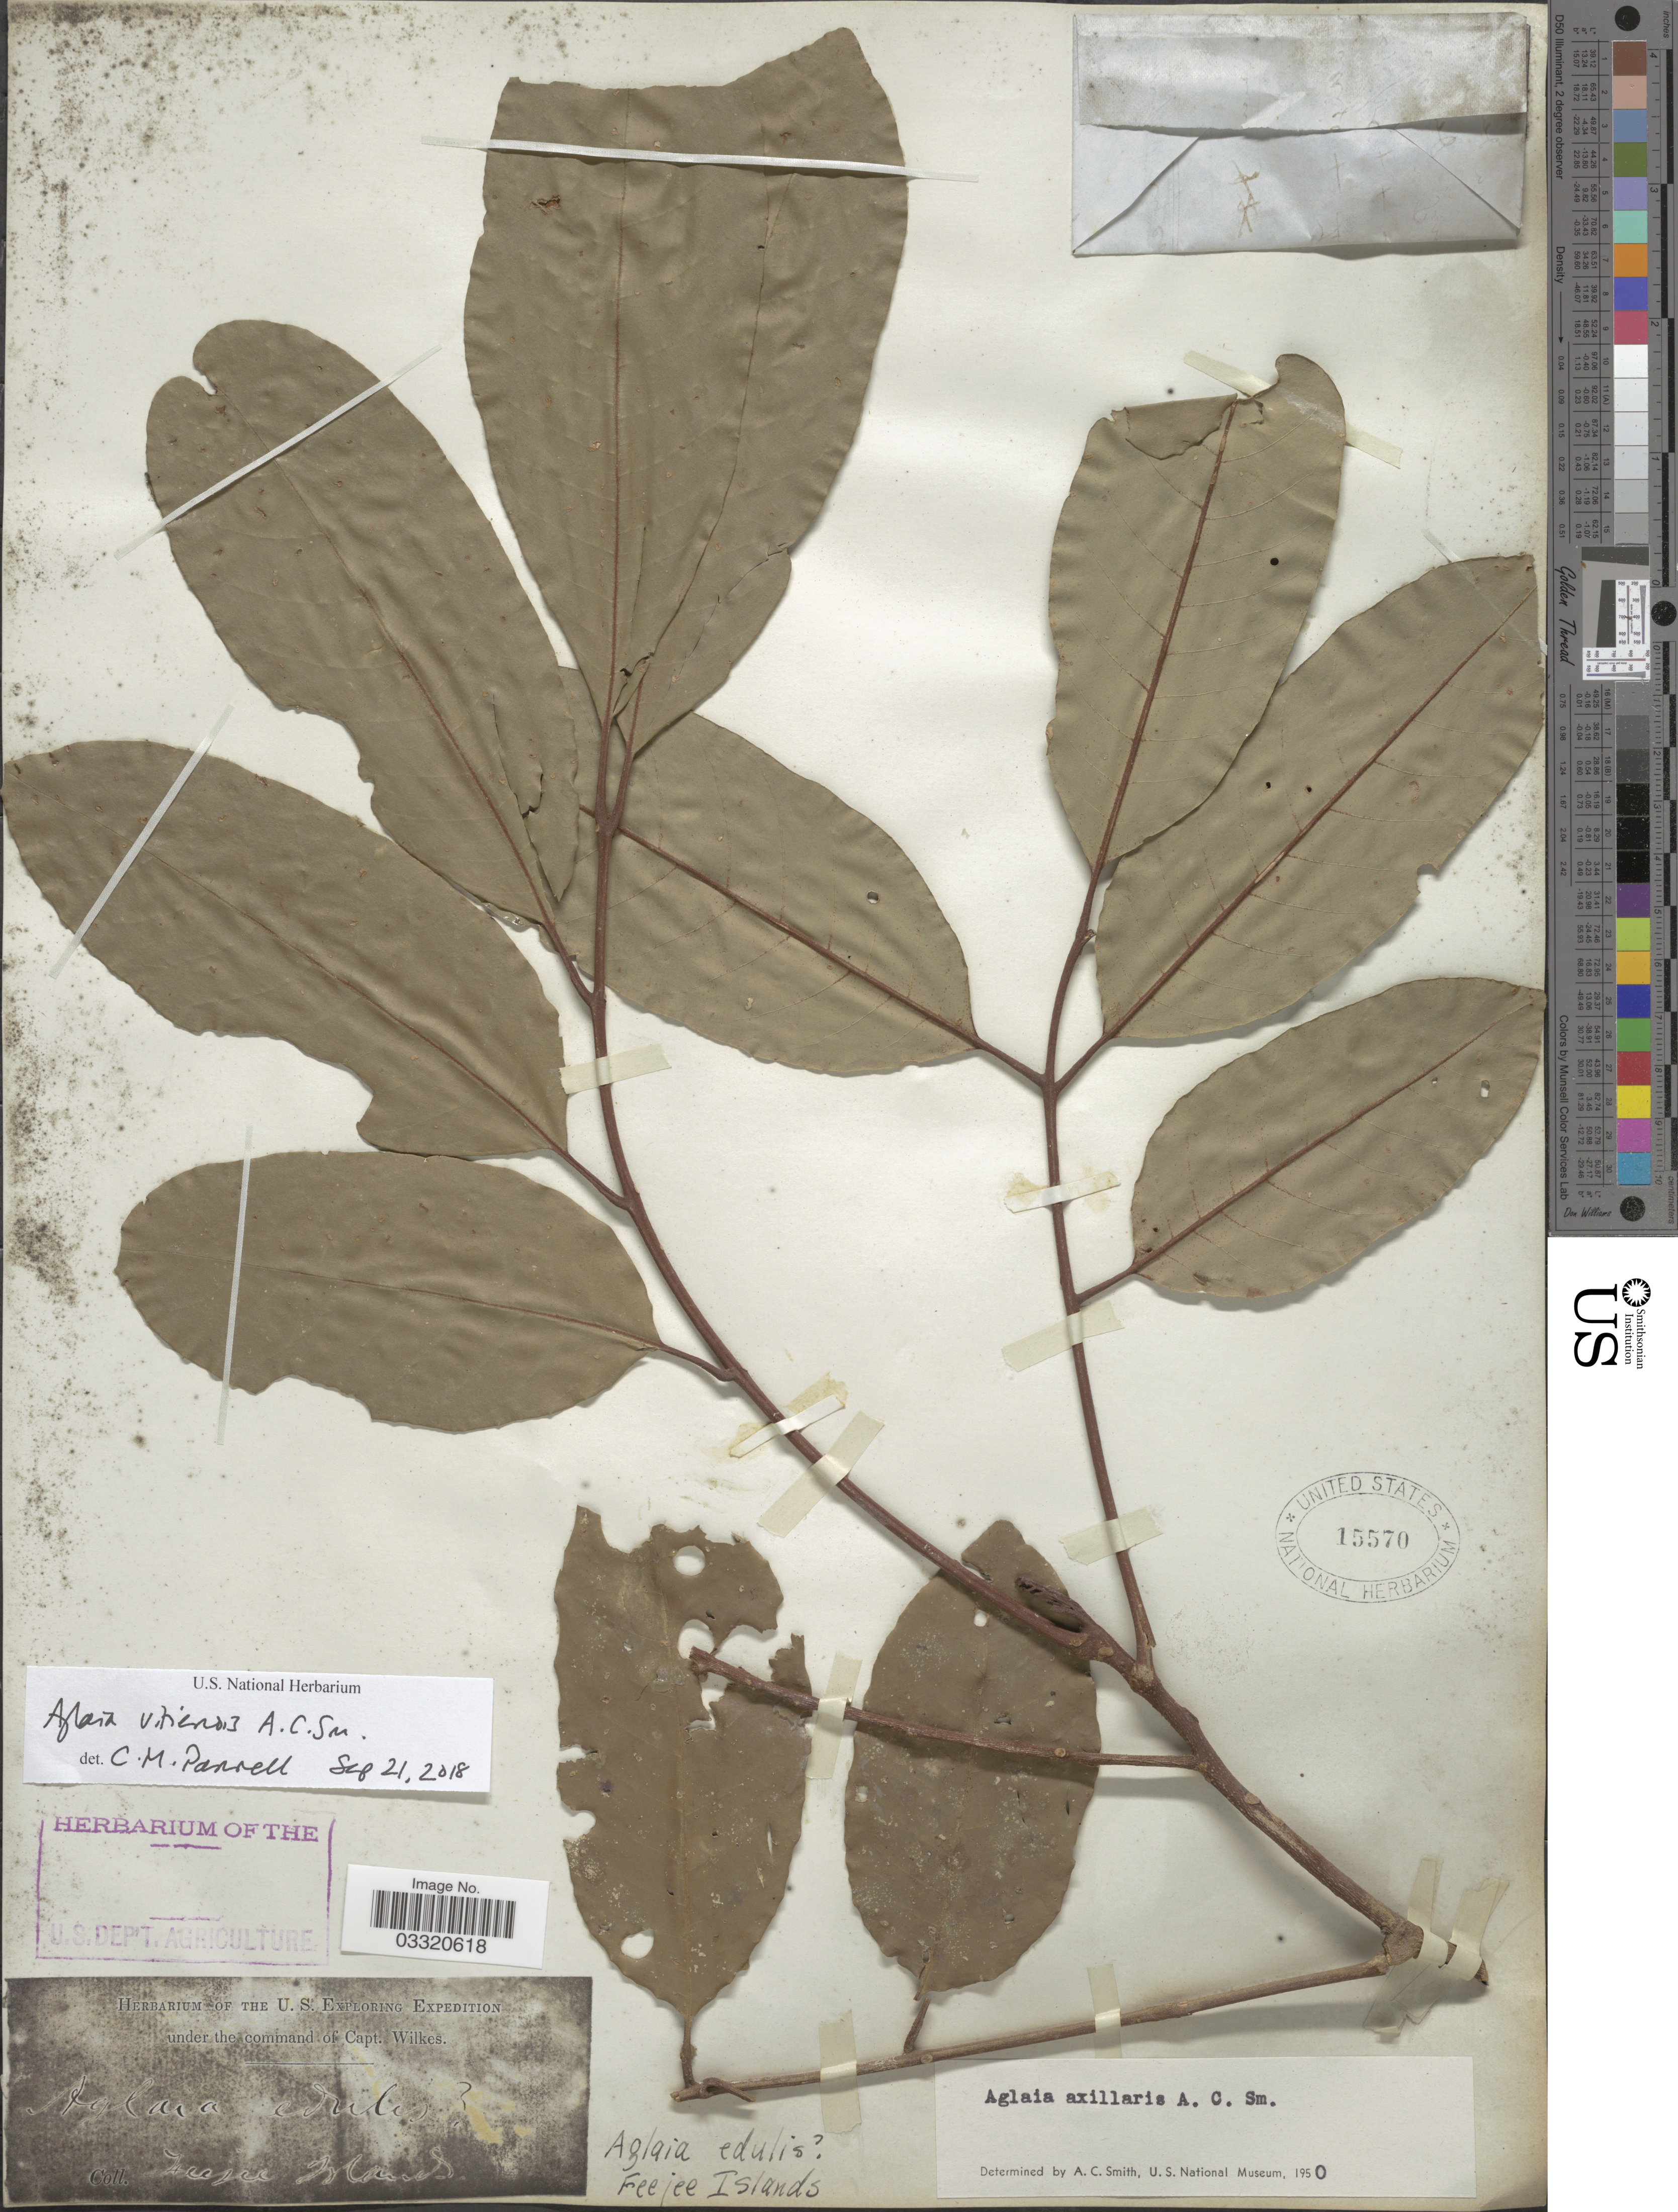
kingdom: Plantae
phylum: Tracheophyta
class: Magnoliopsida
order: Sapindales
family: Meliaceae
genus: Aglaia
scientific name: Aglaia vitiensis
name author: A.C. Sm.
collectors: U.S. Explor. Exped.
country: Fiji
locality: Feejee Islands.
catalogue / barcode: US 15570